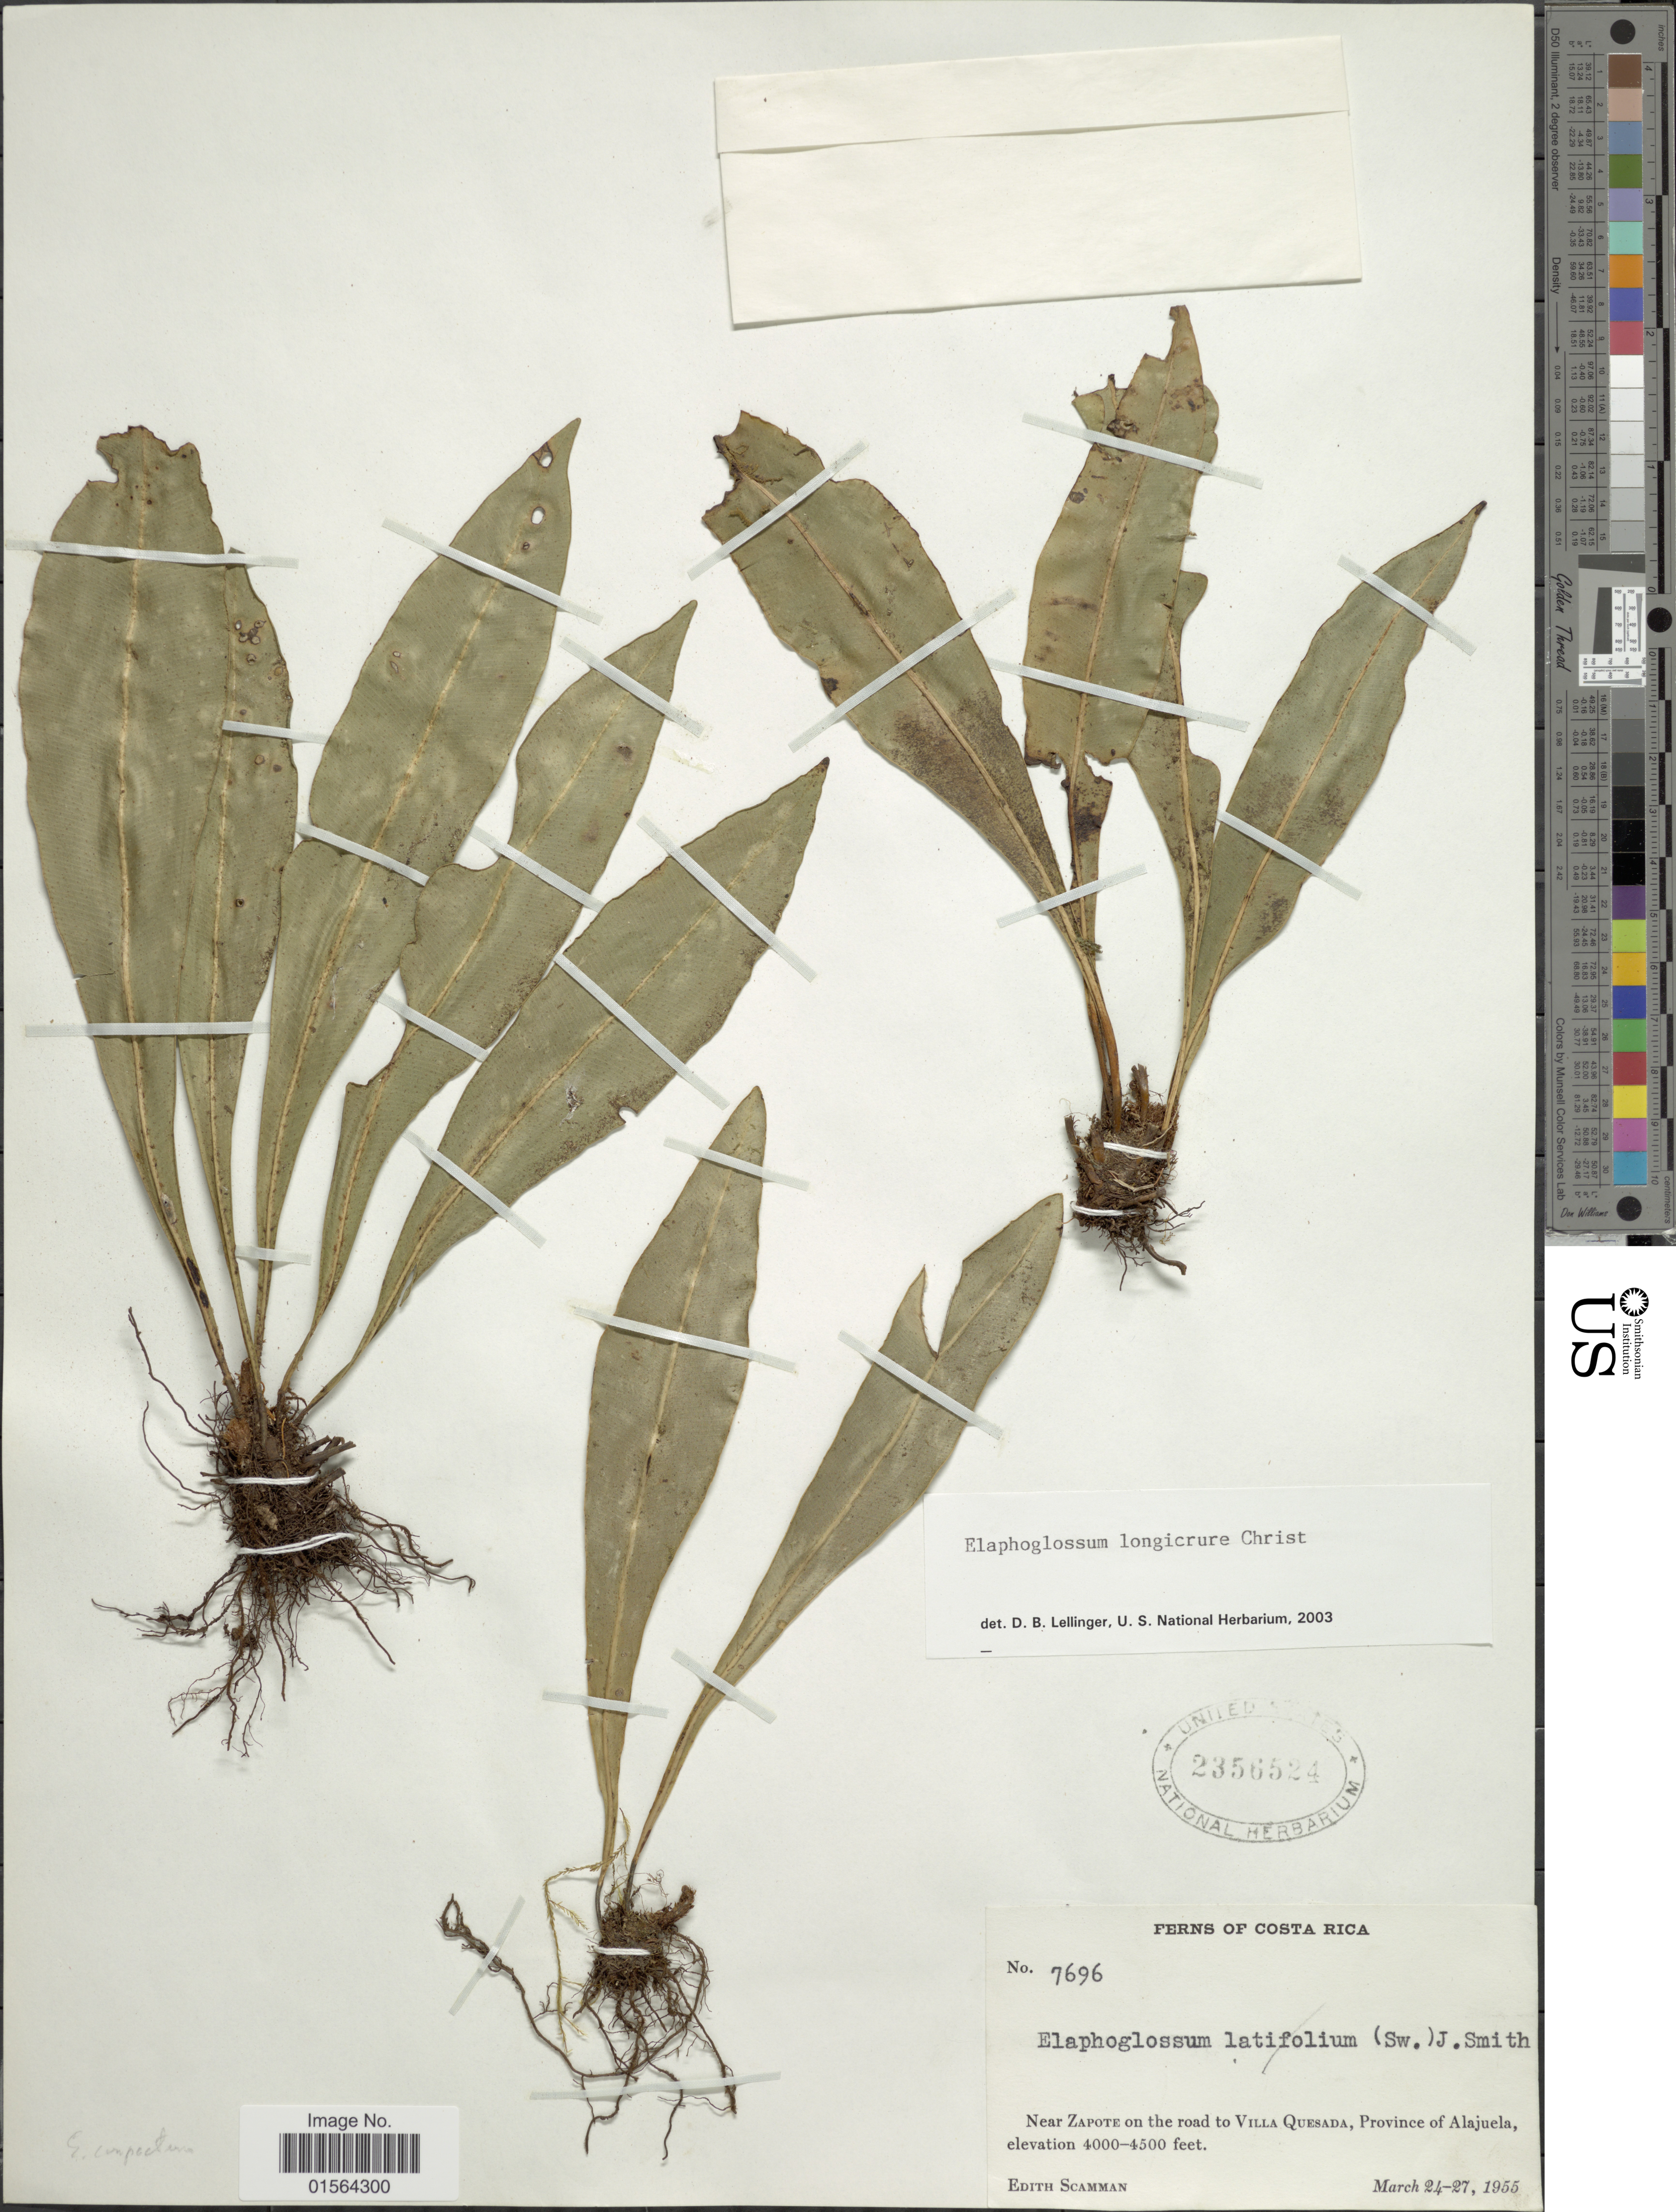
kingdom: Plantae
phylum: Tracheophyta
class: Polypodiopsida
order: Polypodiales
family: Dryopteridaceae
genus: Elaphoglossum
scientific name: Elaphoglossum longicrure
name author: Christ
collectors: E. Scamman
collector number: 7696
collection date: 1955-03-24/1955-03-27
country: Costa Rica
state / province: Alajuela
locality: Near Zapote on the road to Villa Quesada, Province of Alajuela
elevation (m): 1219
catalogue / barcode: US 2356524